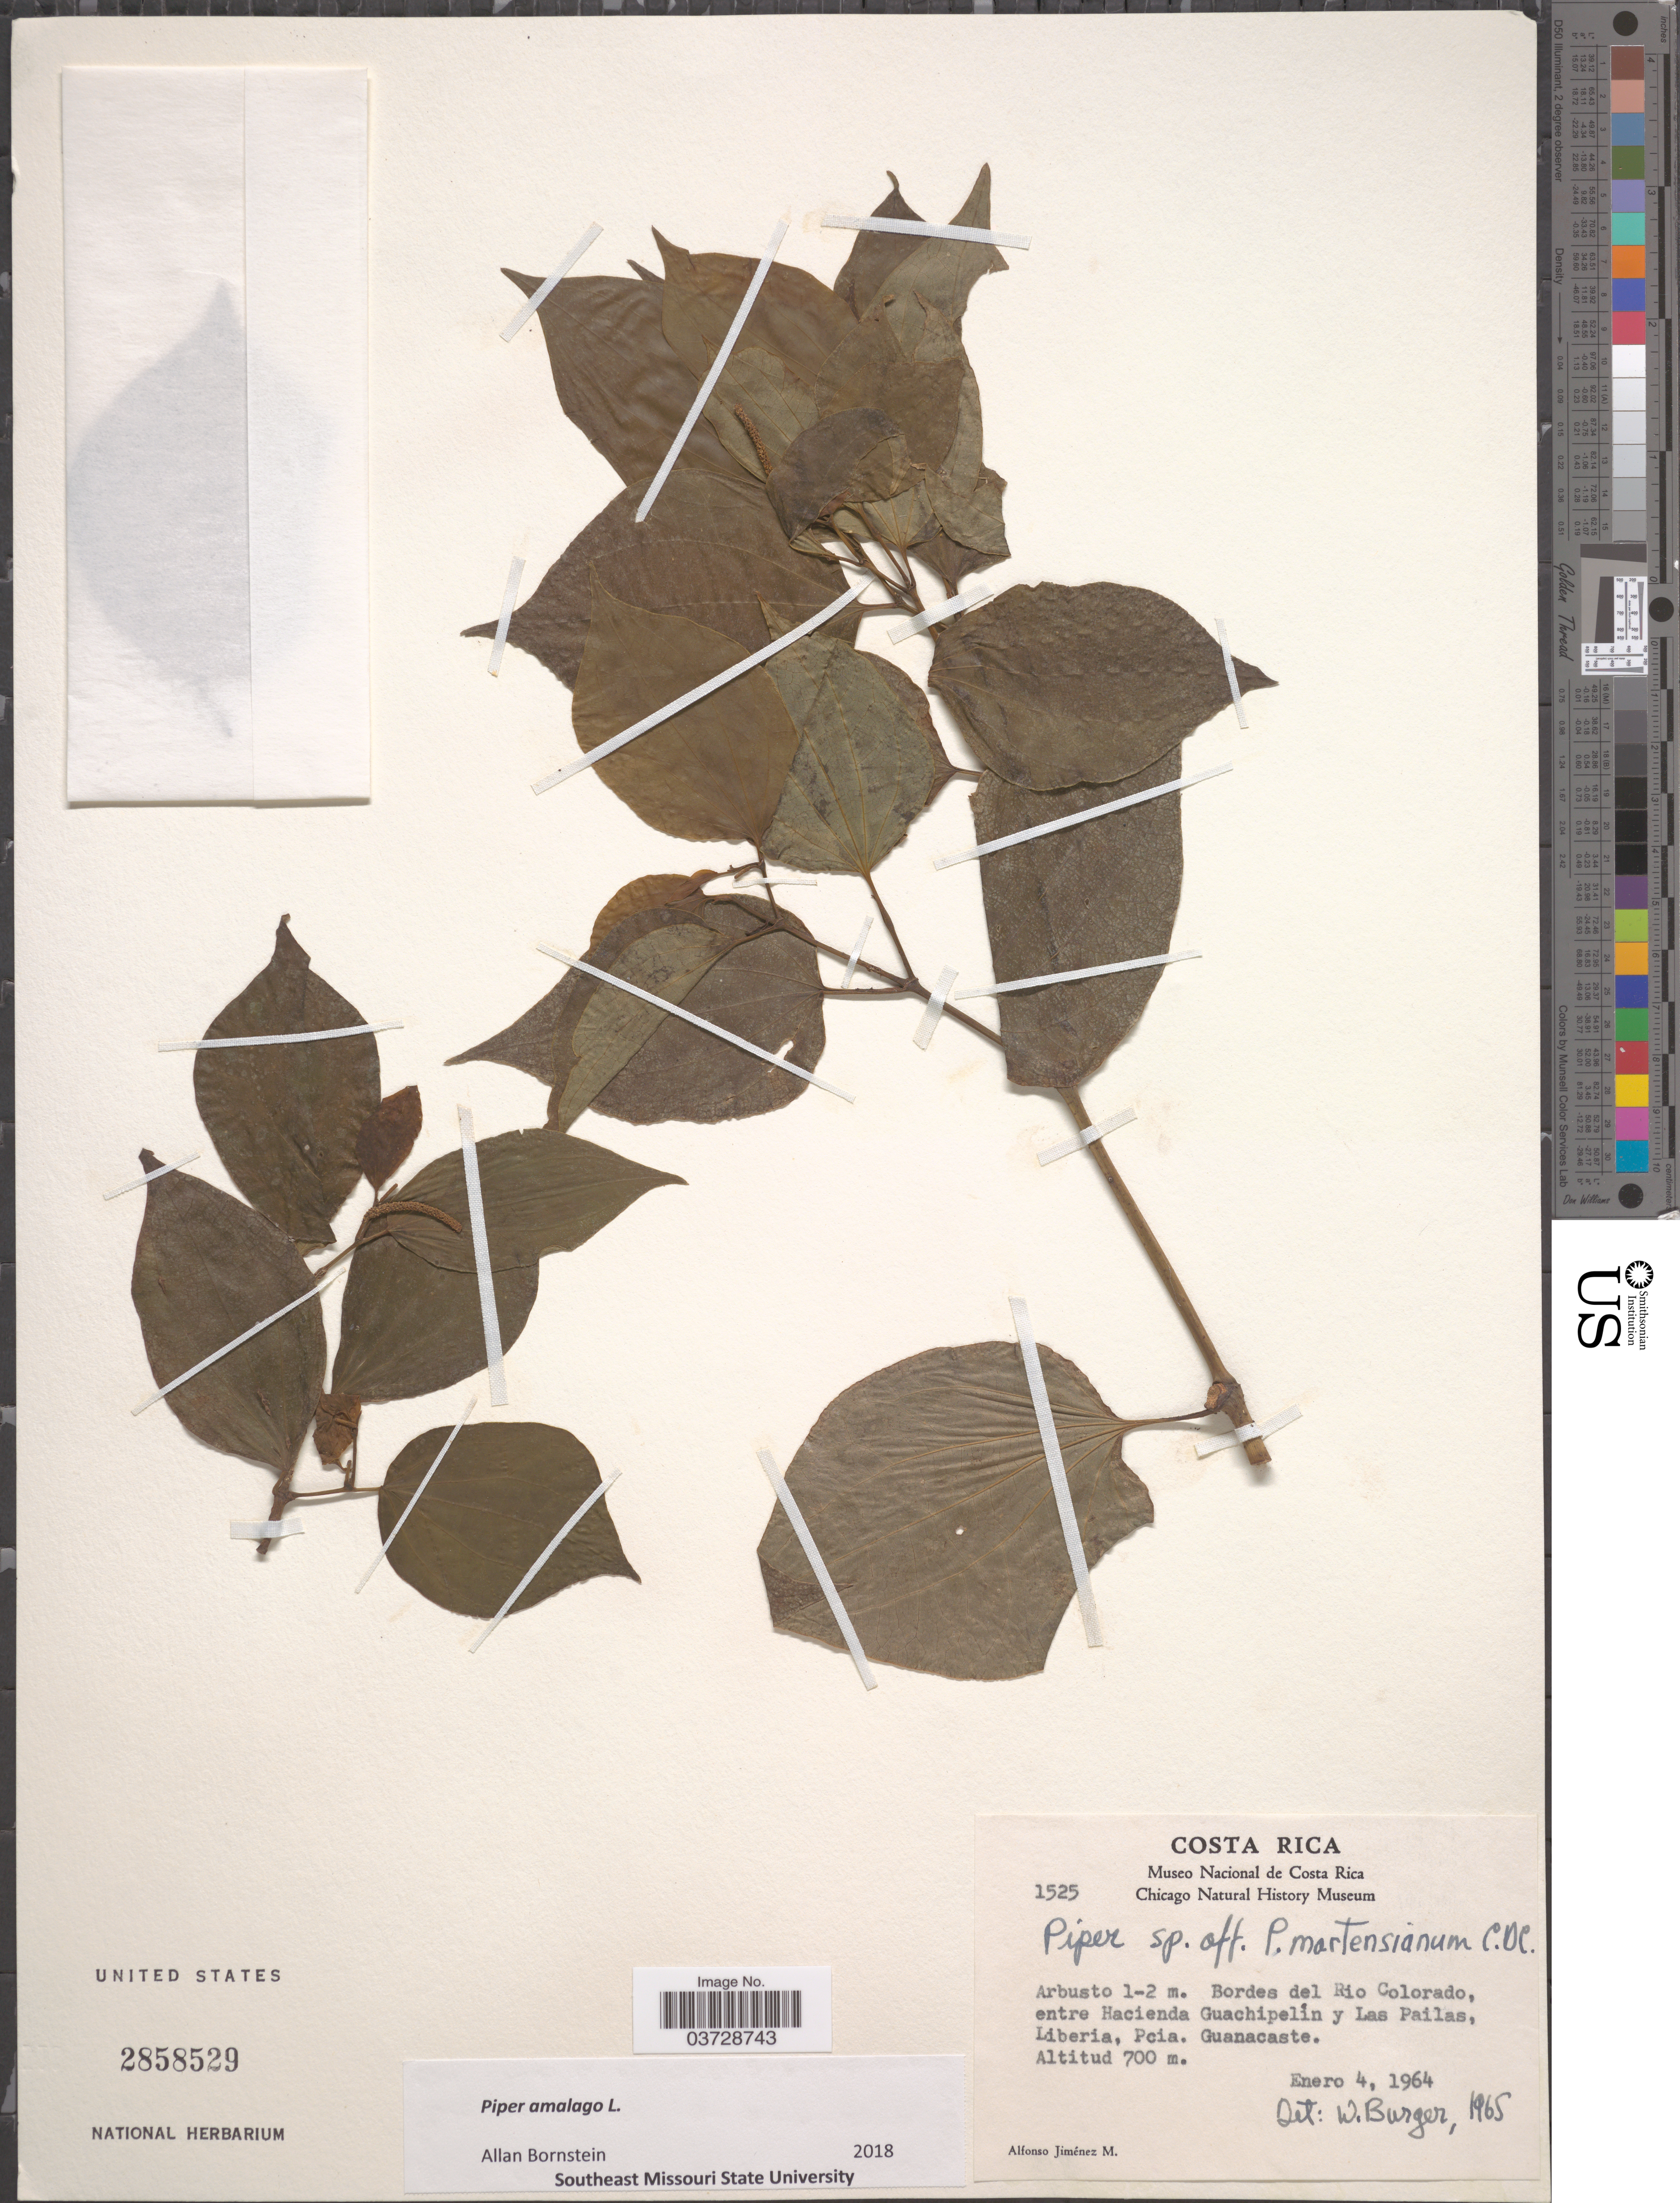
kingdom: Plantae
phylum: Tracheophyta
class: Magnoliopsida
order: Piperales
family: Piperaceae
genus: Piper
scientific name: Piper amalago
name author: L.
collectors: A. Jimenez M.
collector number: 1525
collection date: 1964-01-04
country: Costa Rica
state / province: Guanacaste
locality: Bordes del Rio Colorado, entre Hacienda Guachipelin y Las Pailas, Liberia, Pcia. Guanacaste.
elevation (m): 700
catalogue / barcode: US 2858529